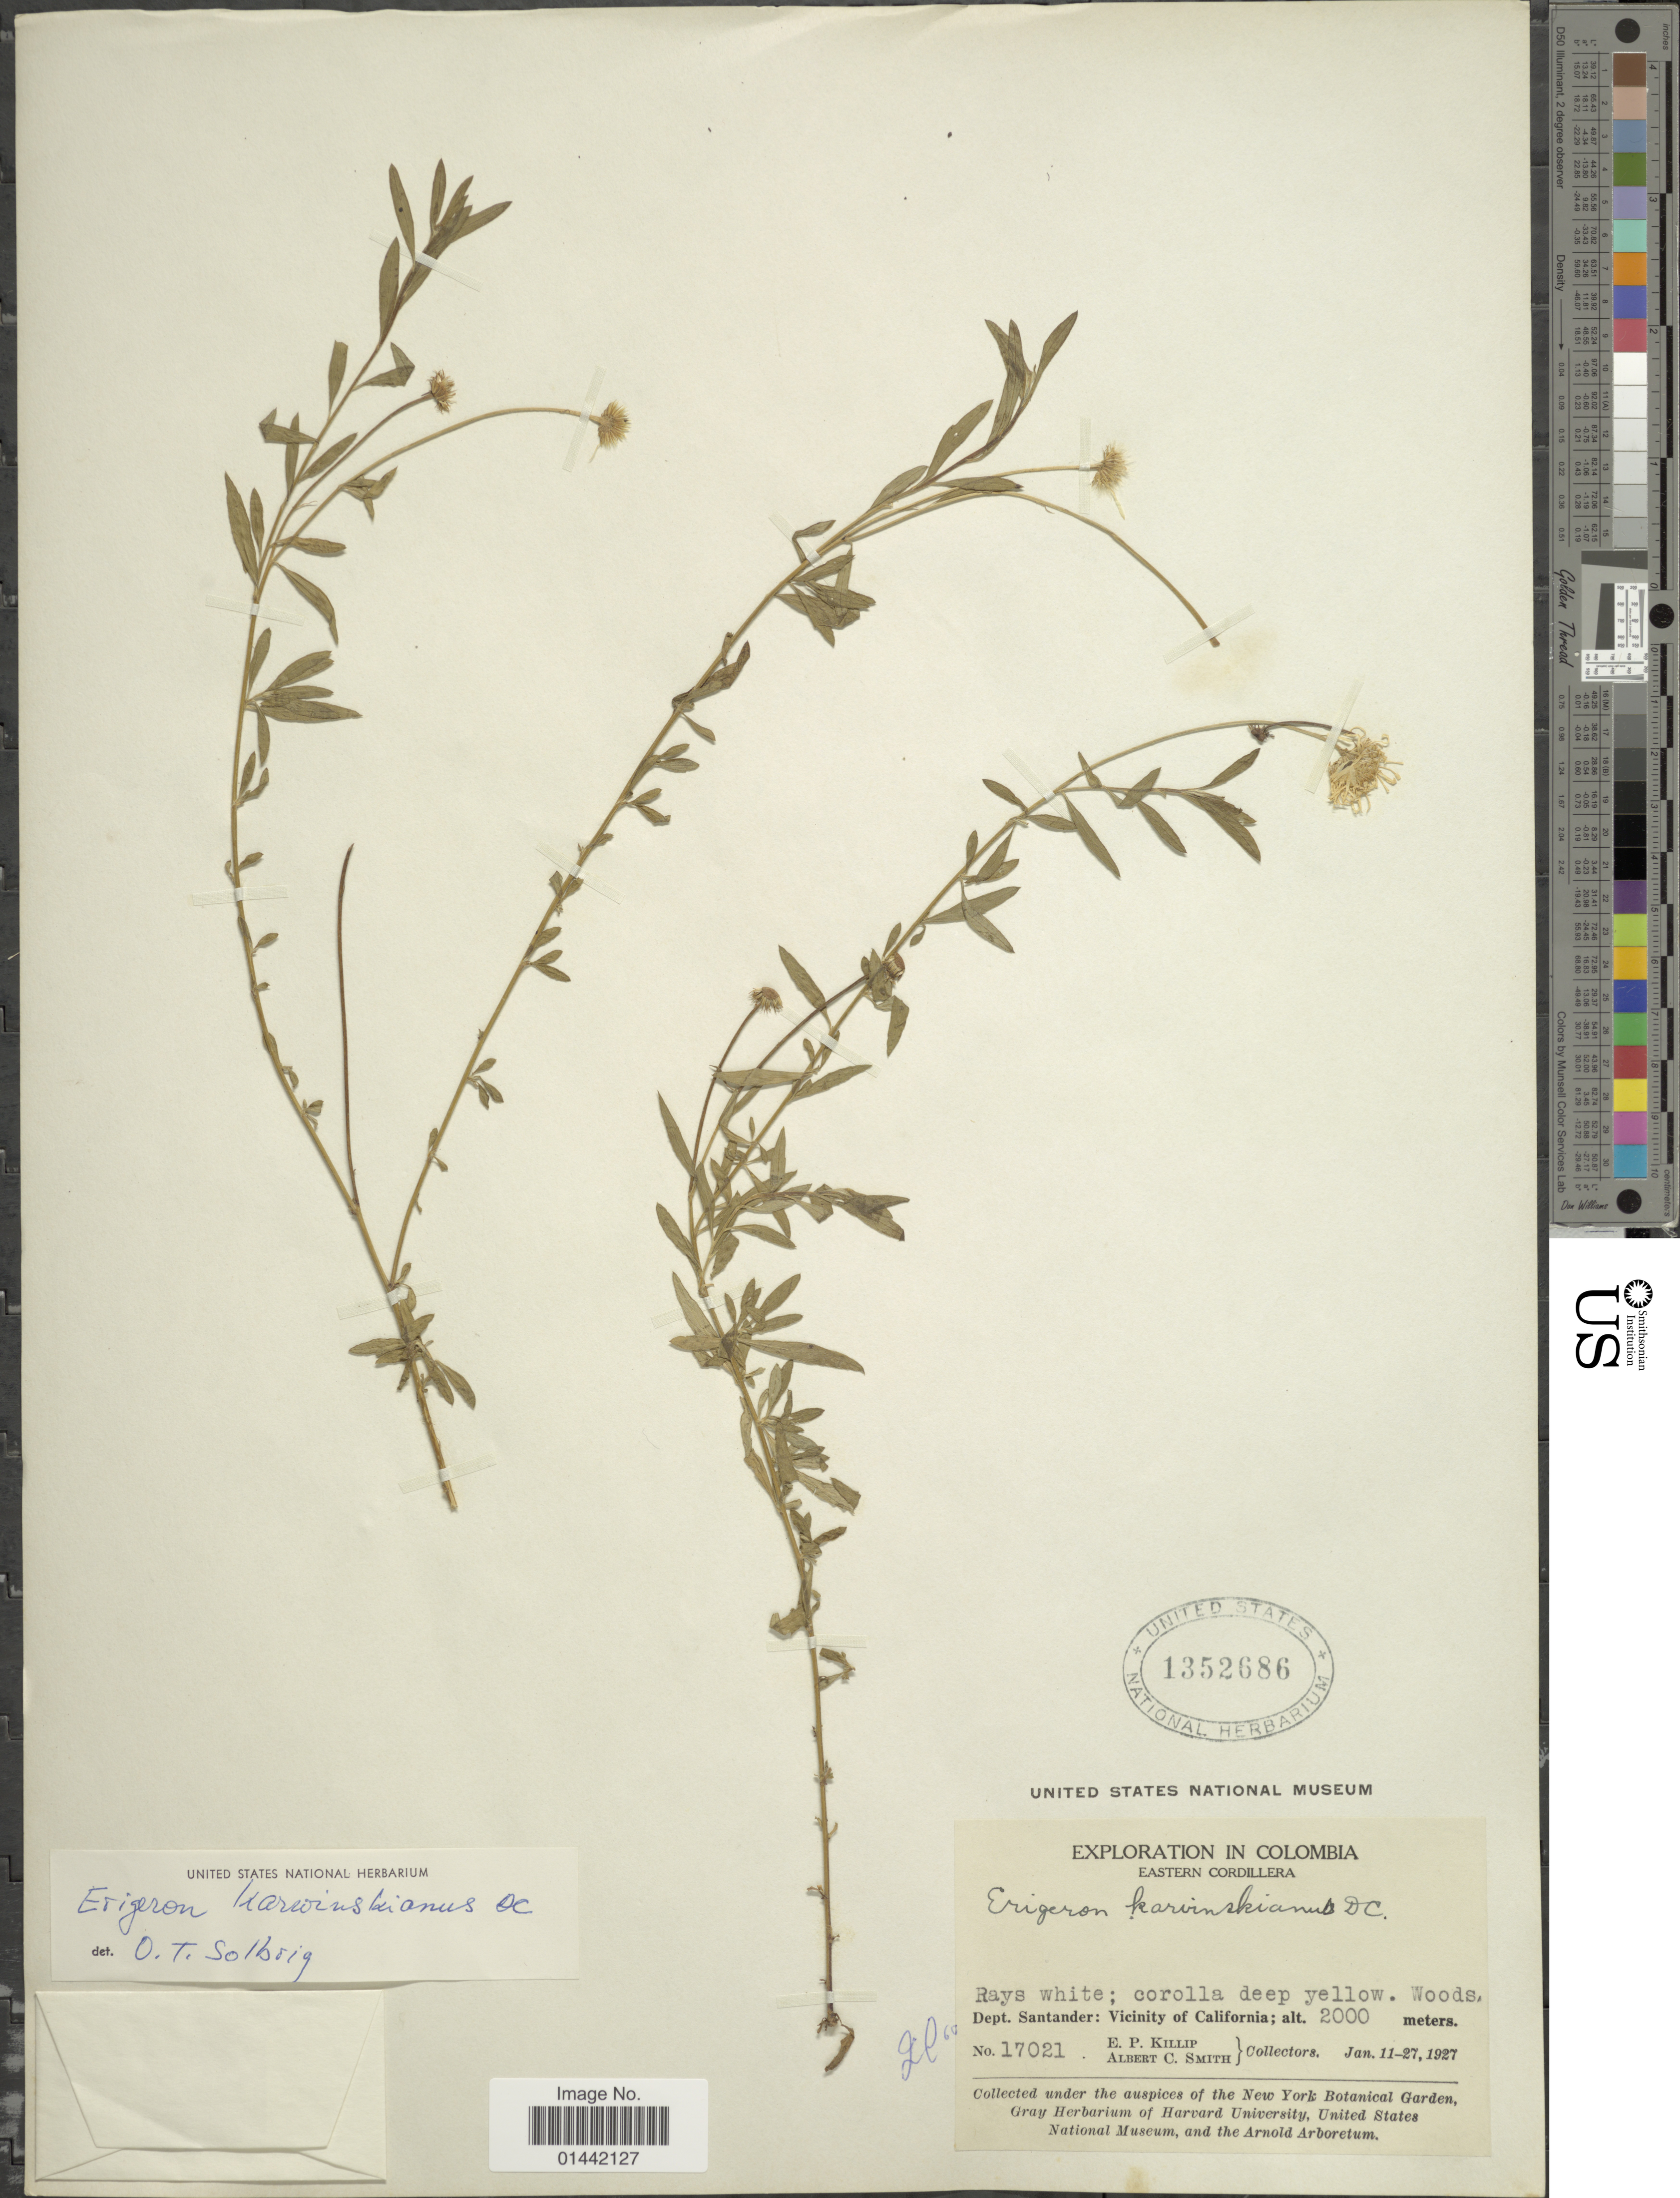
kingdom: Plantae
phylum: Tracheophyta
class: Magnoliopsida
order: Asterales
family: Asteraceae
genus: Erigeron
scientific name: Erigeron karvinskianus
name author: DC.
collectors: E. P. Killip & A. C. Smith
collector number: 17021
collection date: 1927-01-11/1927-01-27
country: Colombia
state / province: Santander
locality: Eastern Cordillera, Vicinity of California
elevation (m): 2000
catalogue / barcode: US 1352686